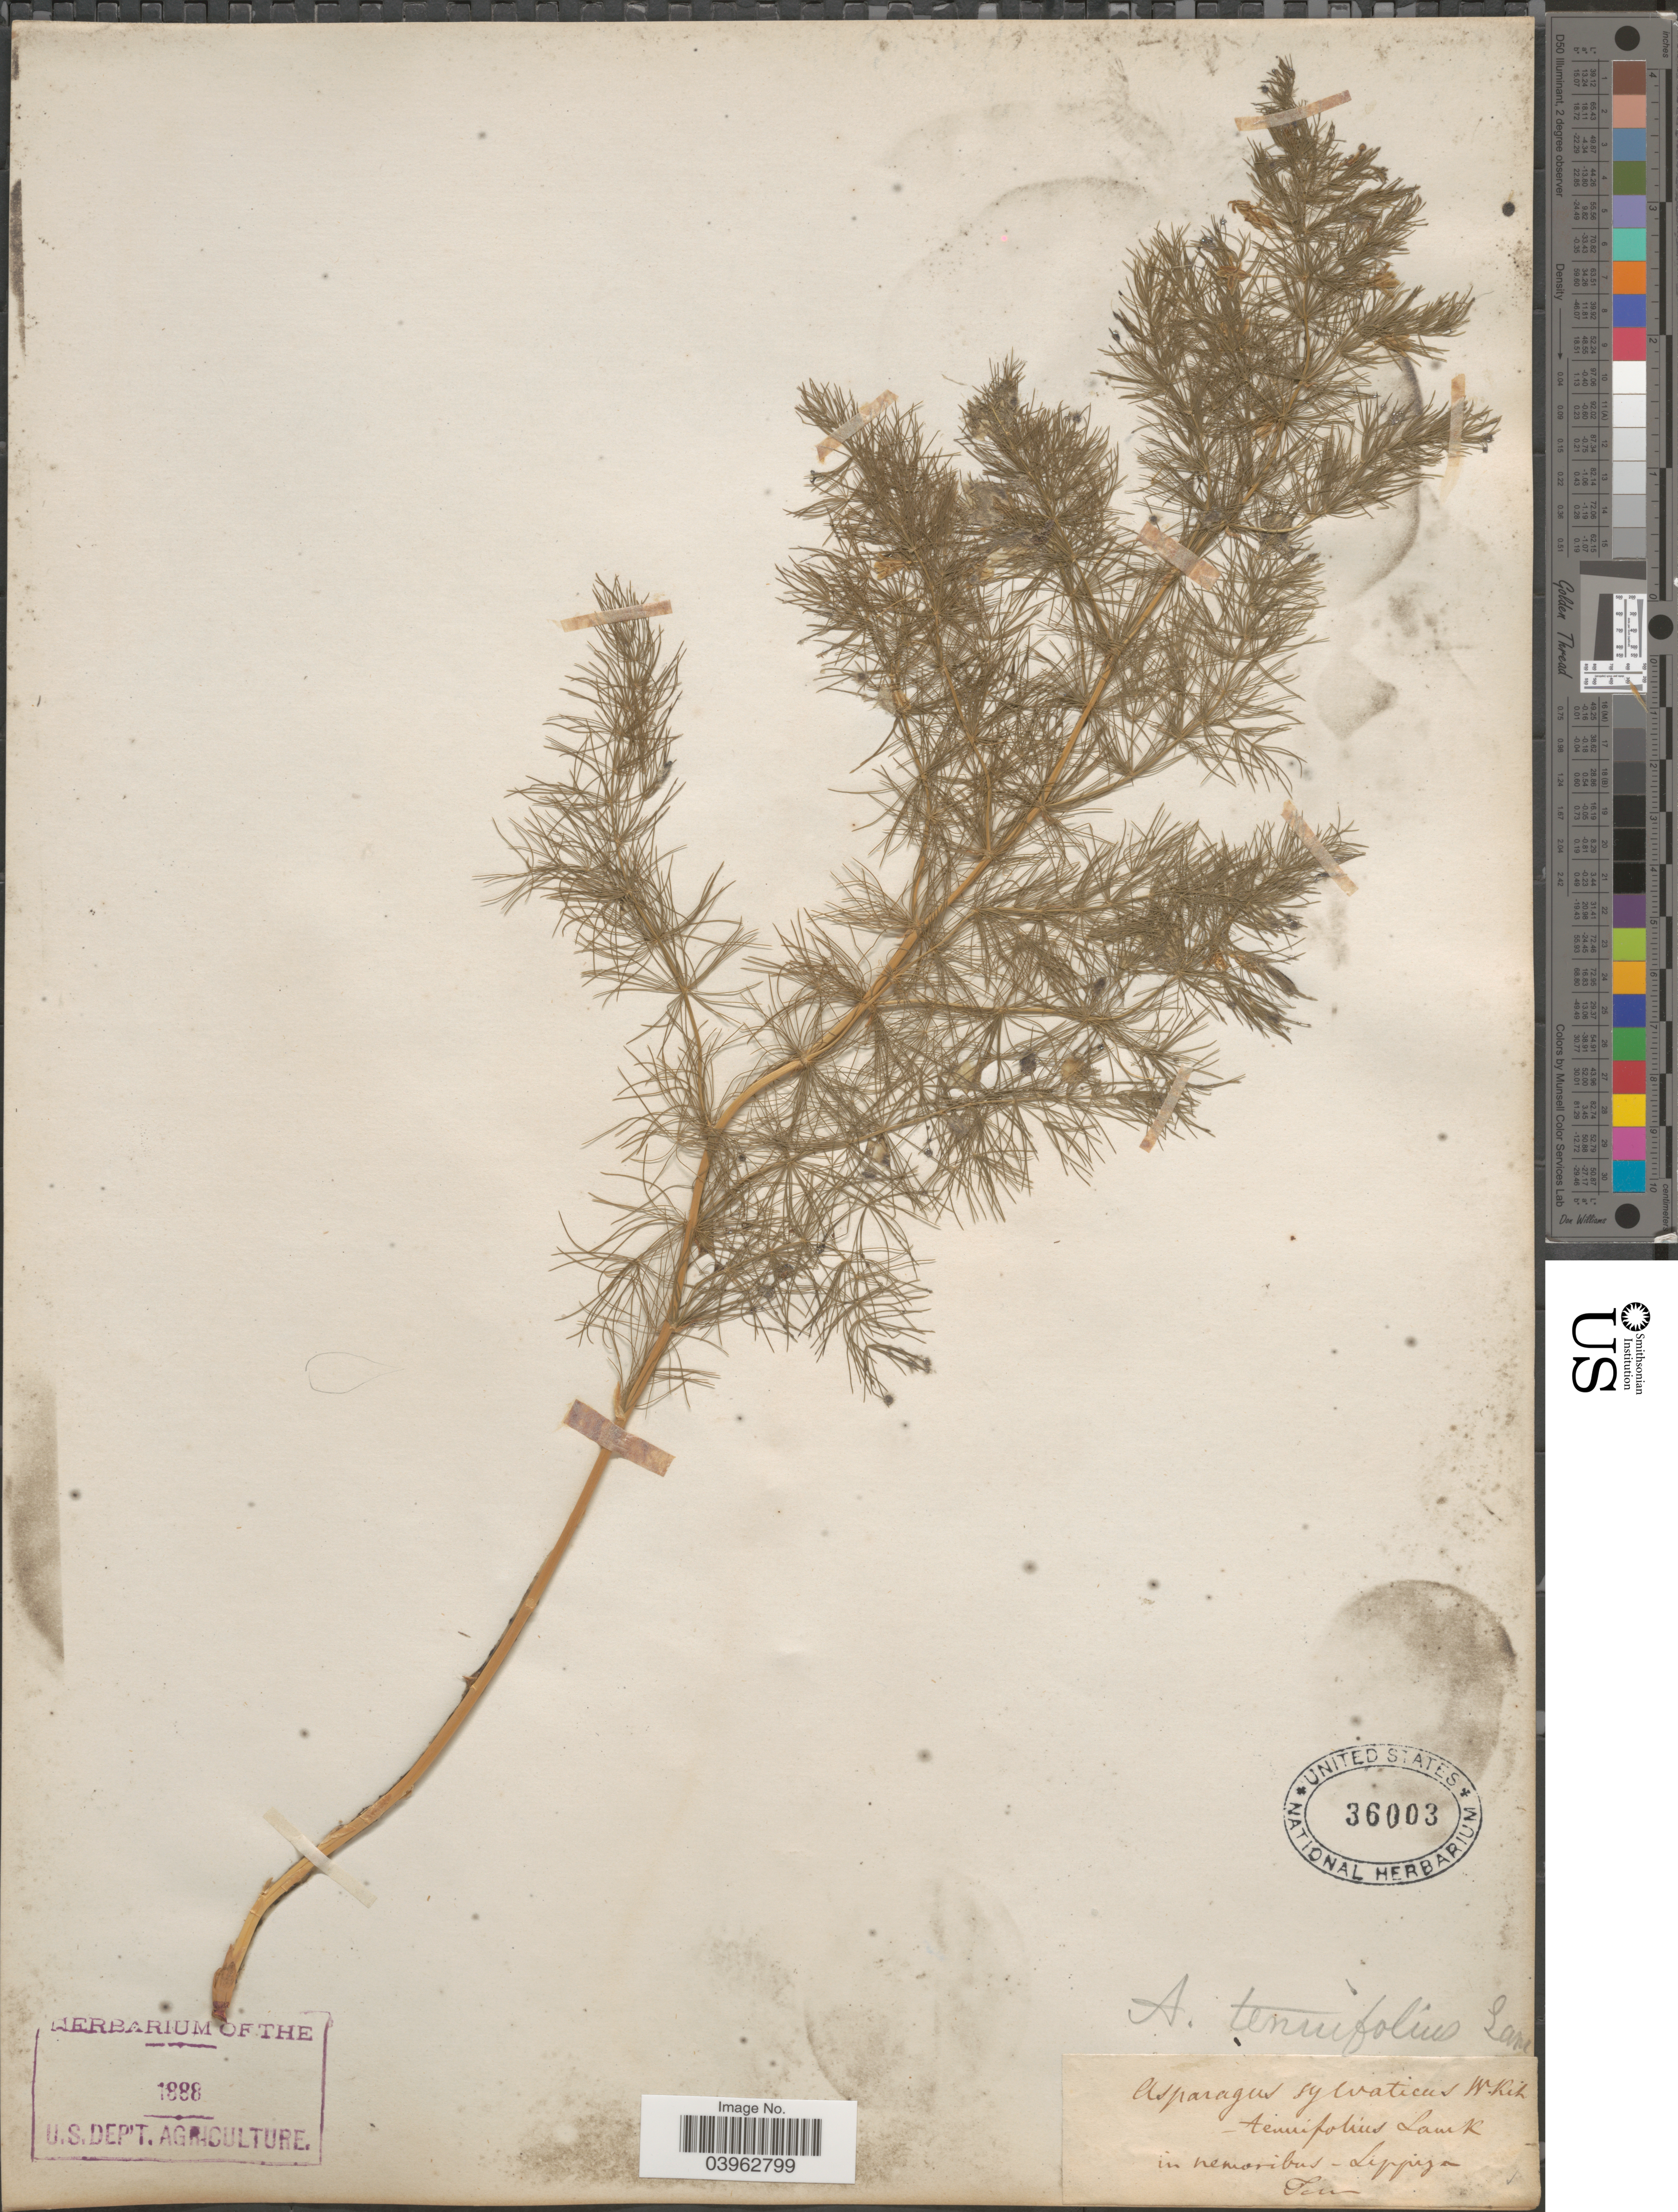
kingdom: Plantae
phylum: Tracheophyta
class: Liliopsida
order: Asparagales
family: Asparagaceae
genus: Asparagus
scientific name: Asparagus tenuifolius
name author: Lam.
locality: In nemoribus - Lippija. Ten.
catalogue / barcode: US 36003